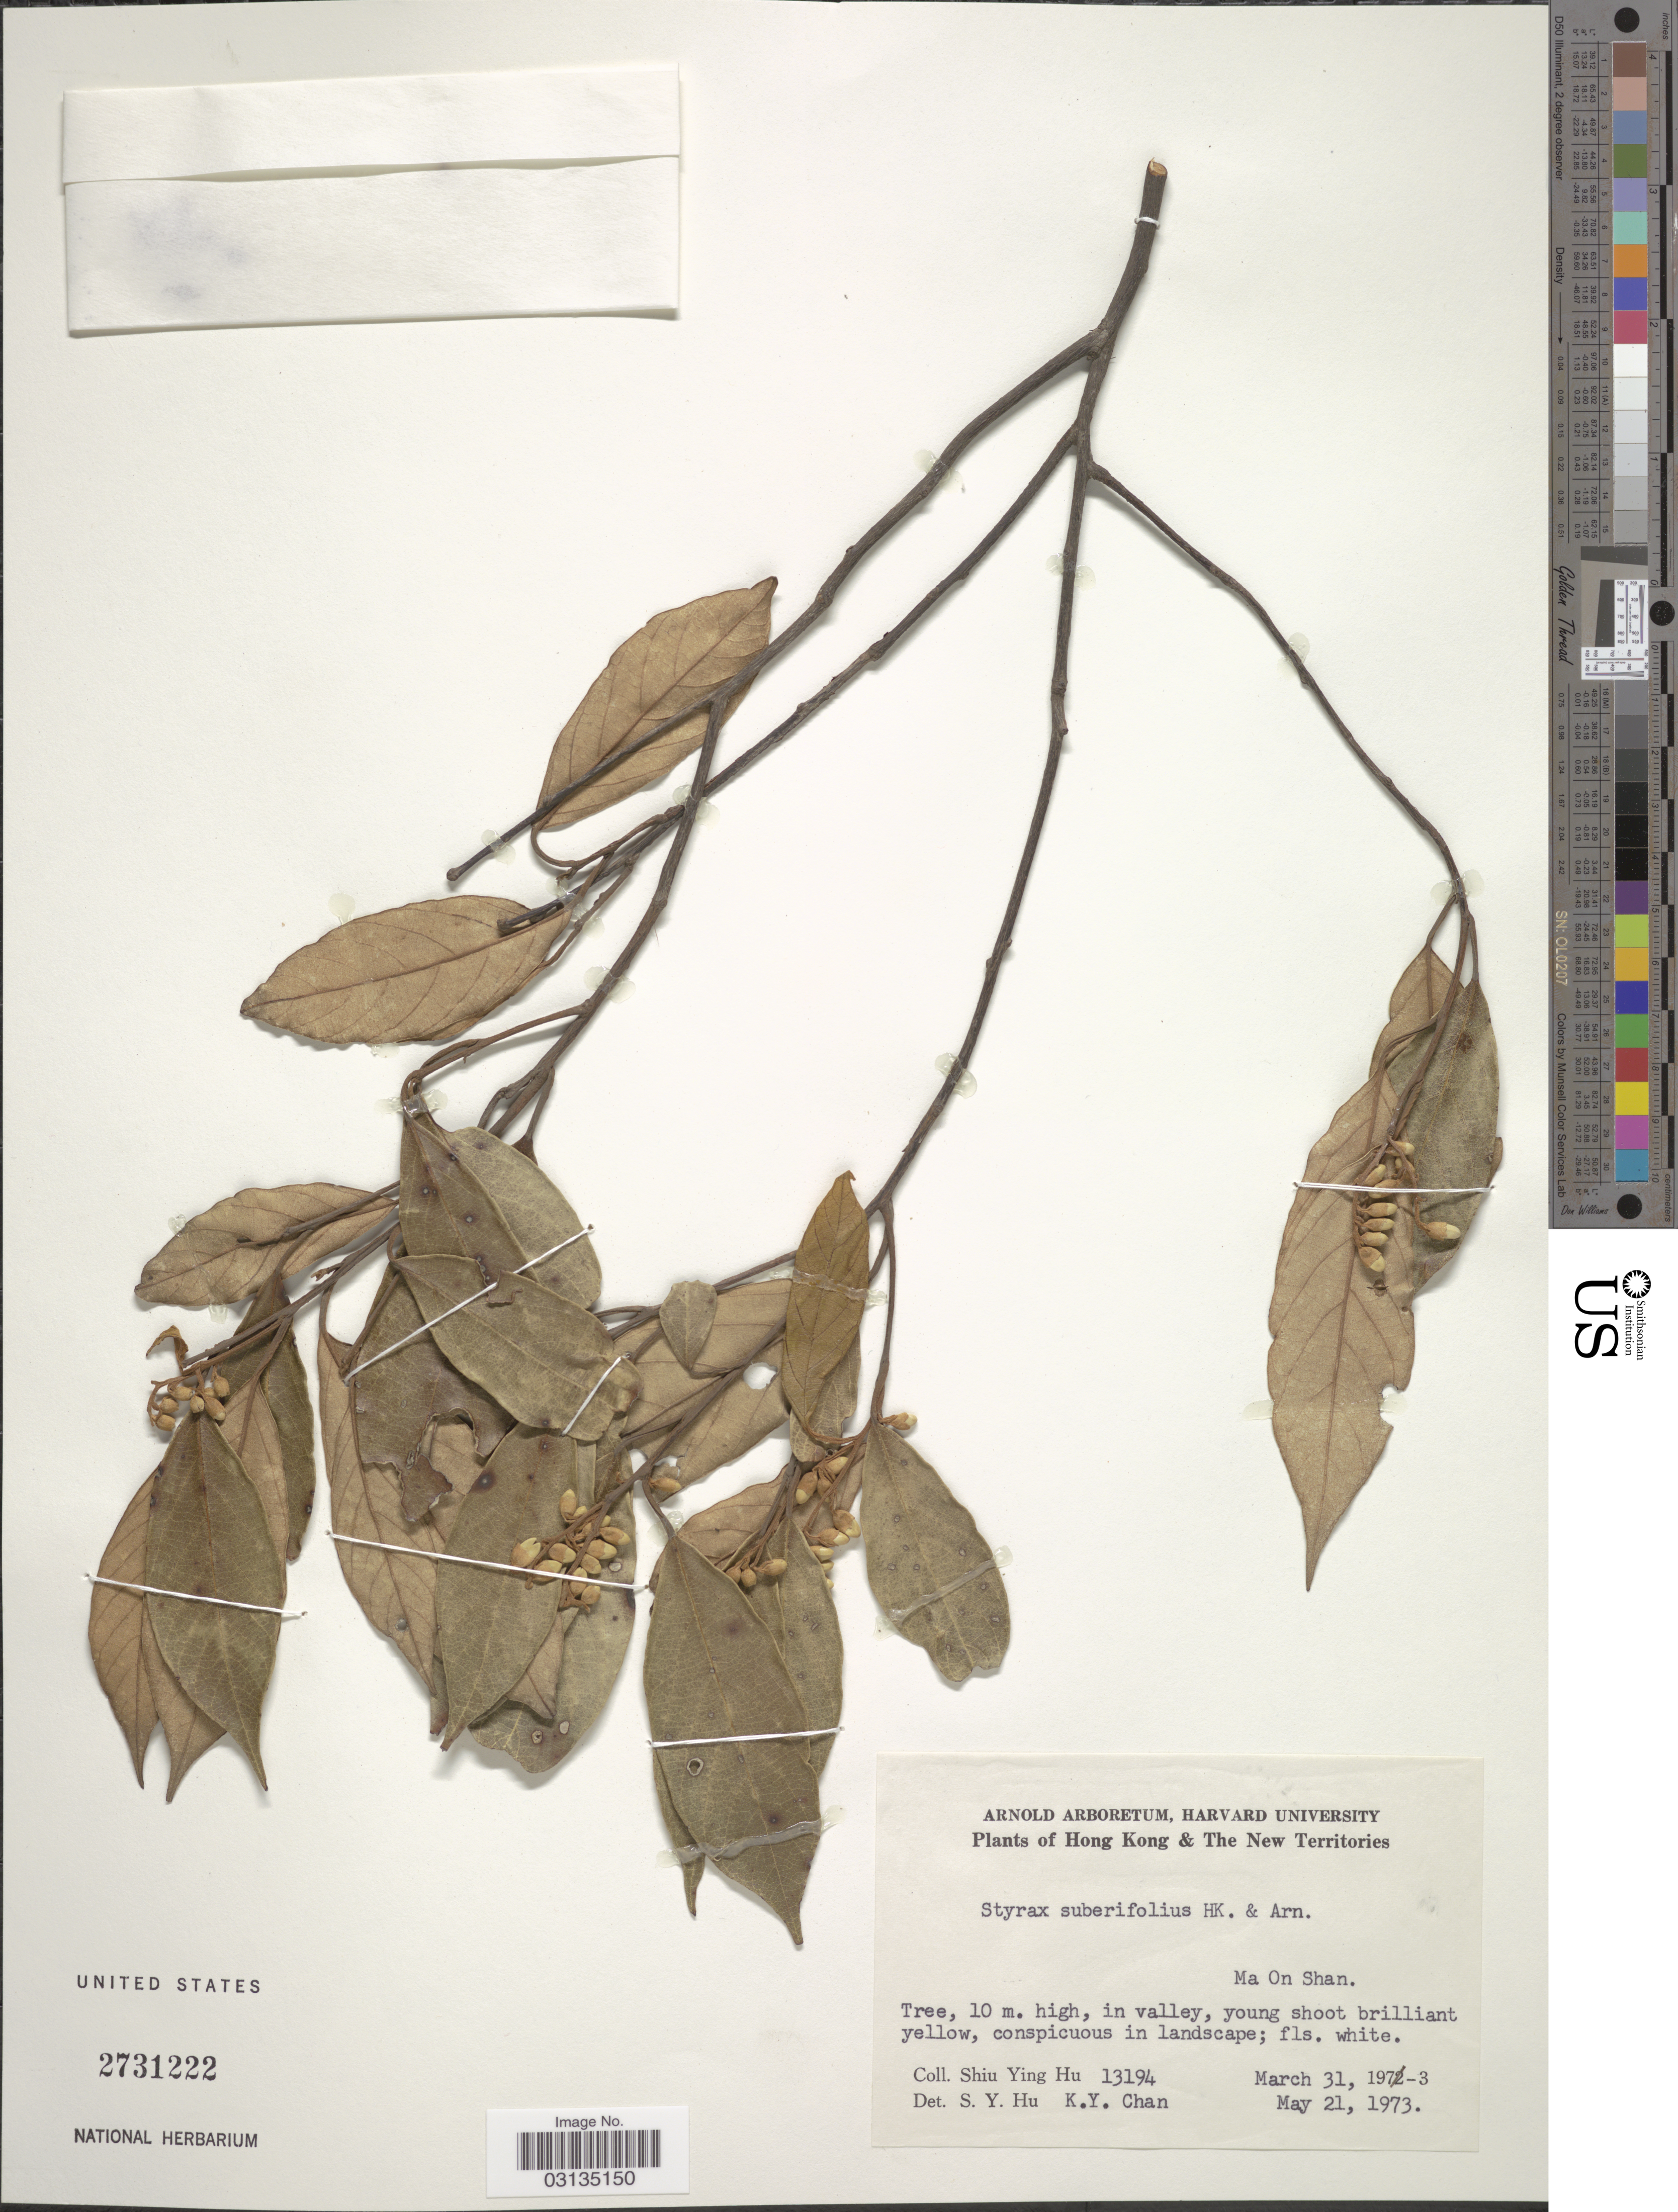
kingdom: Plantae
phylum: Tracheophyta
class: Magnoliopsida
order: Ericales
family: Styracaceae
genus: Styrax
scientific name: Styrax suberifolius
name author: Hook. & Arn.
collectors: S. Y. Hu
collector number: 13194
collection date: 1973-03-31/1973-05-21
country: China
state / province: Hong Kong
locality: Hong Kong & The New Territories, Ma On Shan.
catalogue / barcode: US 2731222